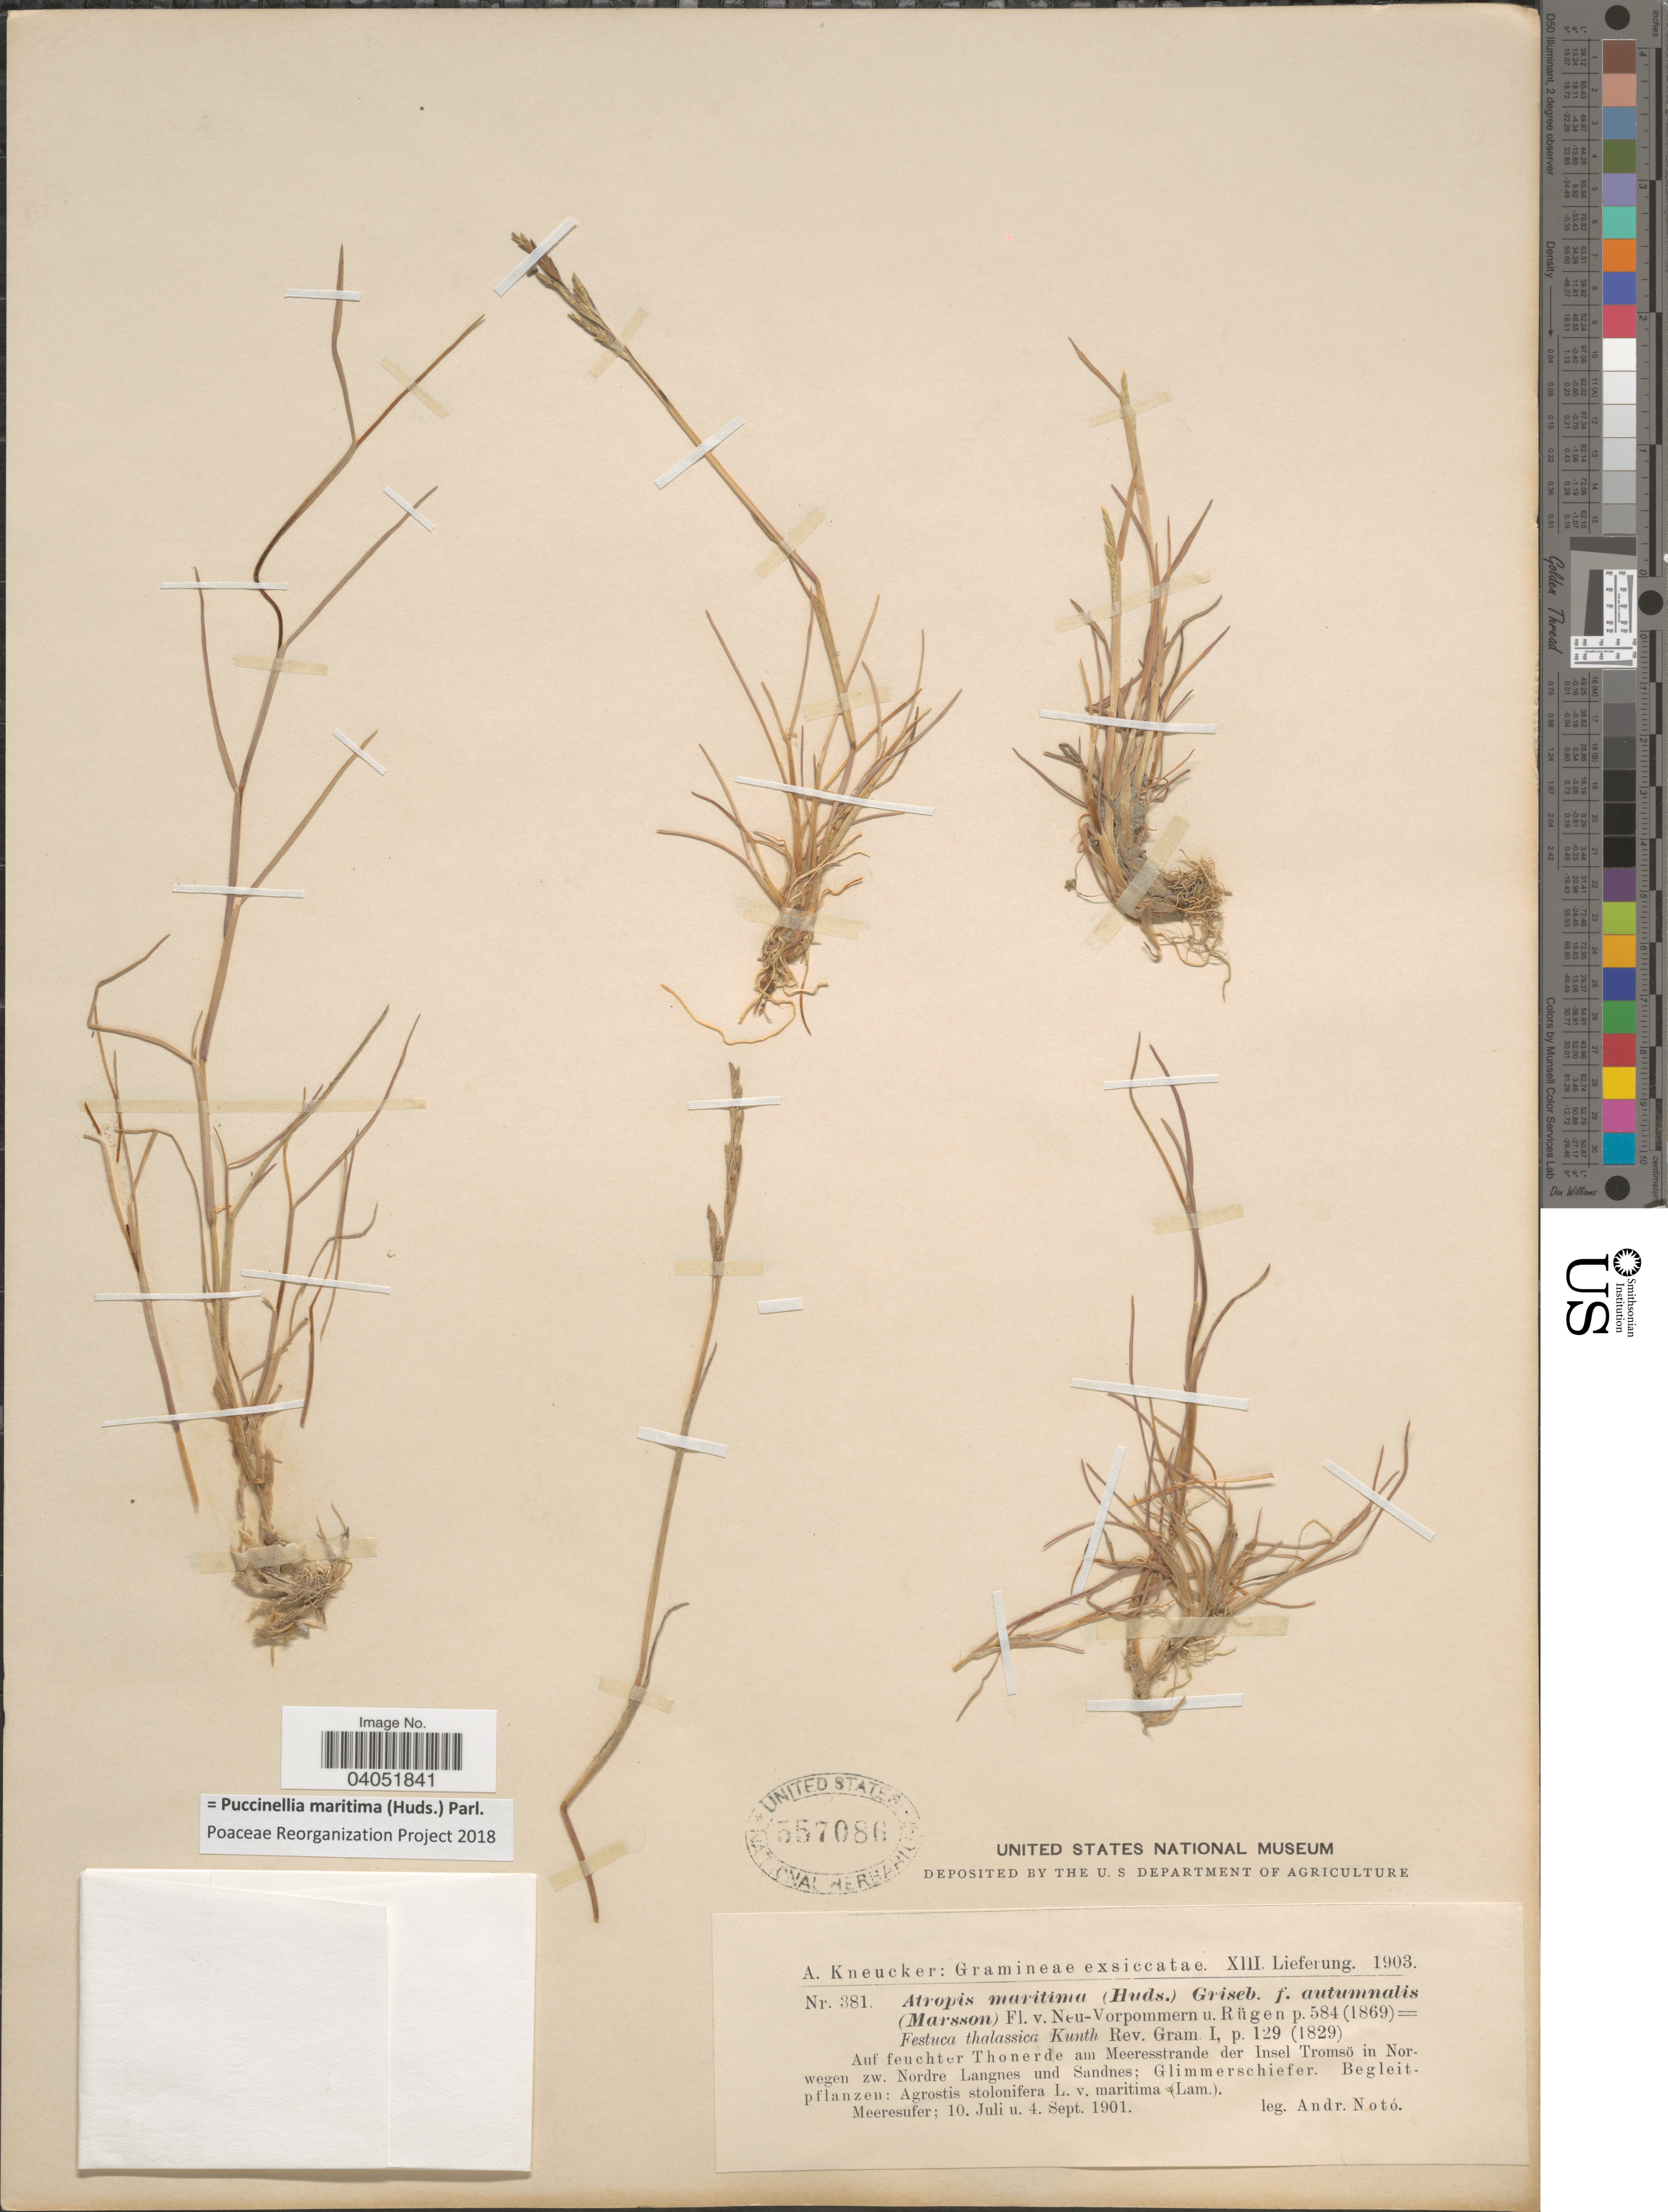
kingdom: Plantae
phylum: Tracheophyta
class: Liliopsida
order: Poales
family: Poaceae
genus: Puccinellia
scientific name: Puccinellia maritima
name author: (Huds.) Parl.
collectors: A. Noto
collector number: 381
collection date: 1901-07-10/1901-09-04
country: Norway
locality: Auf feuchter Thonerde am Meeresstrande der Insel Tromsö in Norwegen zw. Nordre Langnes und Sandnes.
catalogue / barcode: US 557086